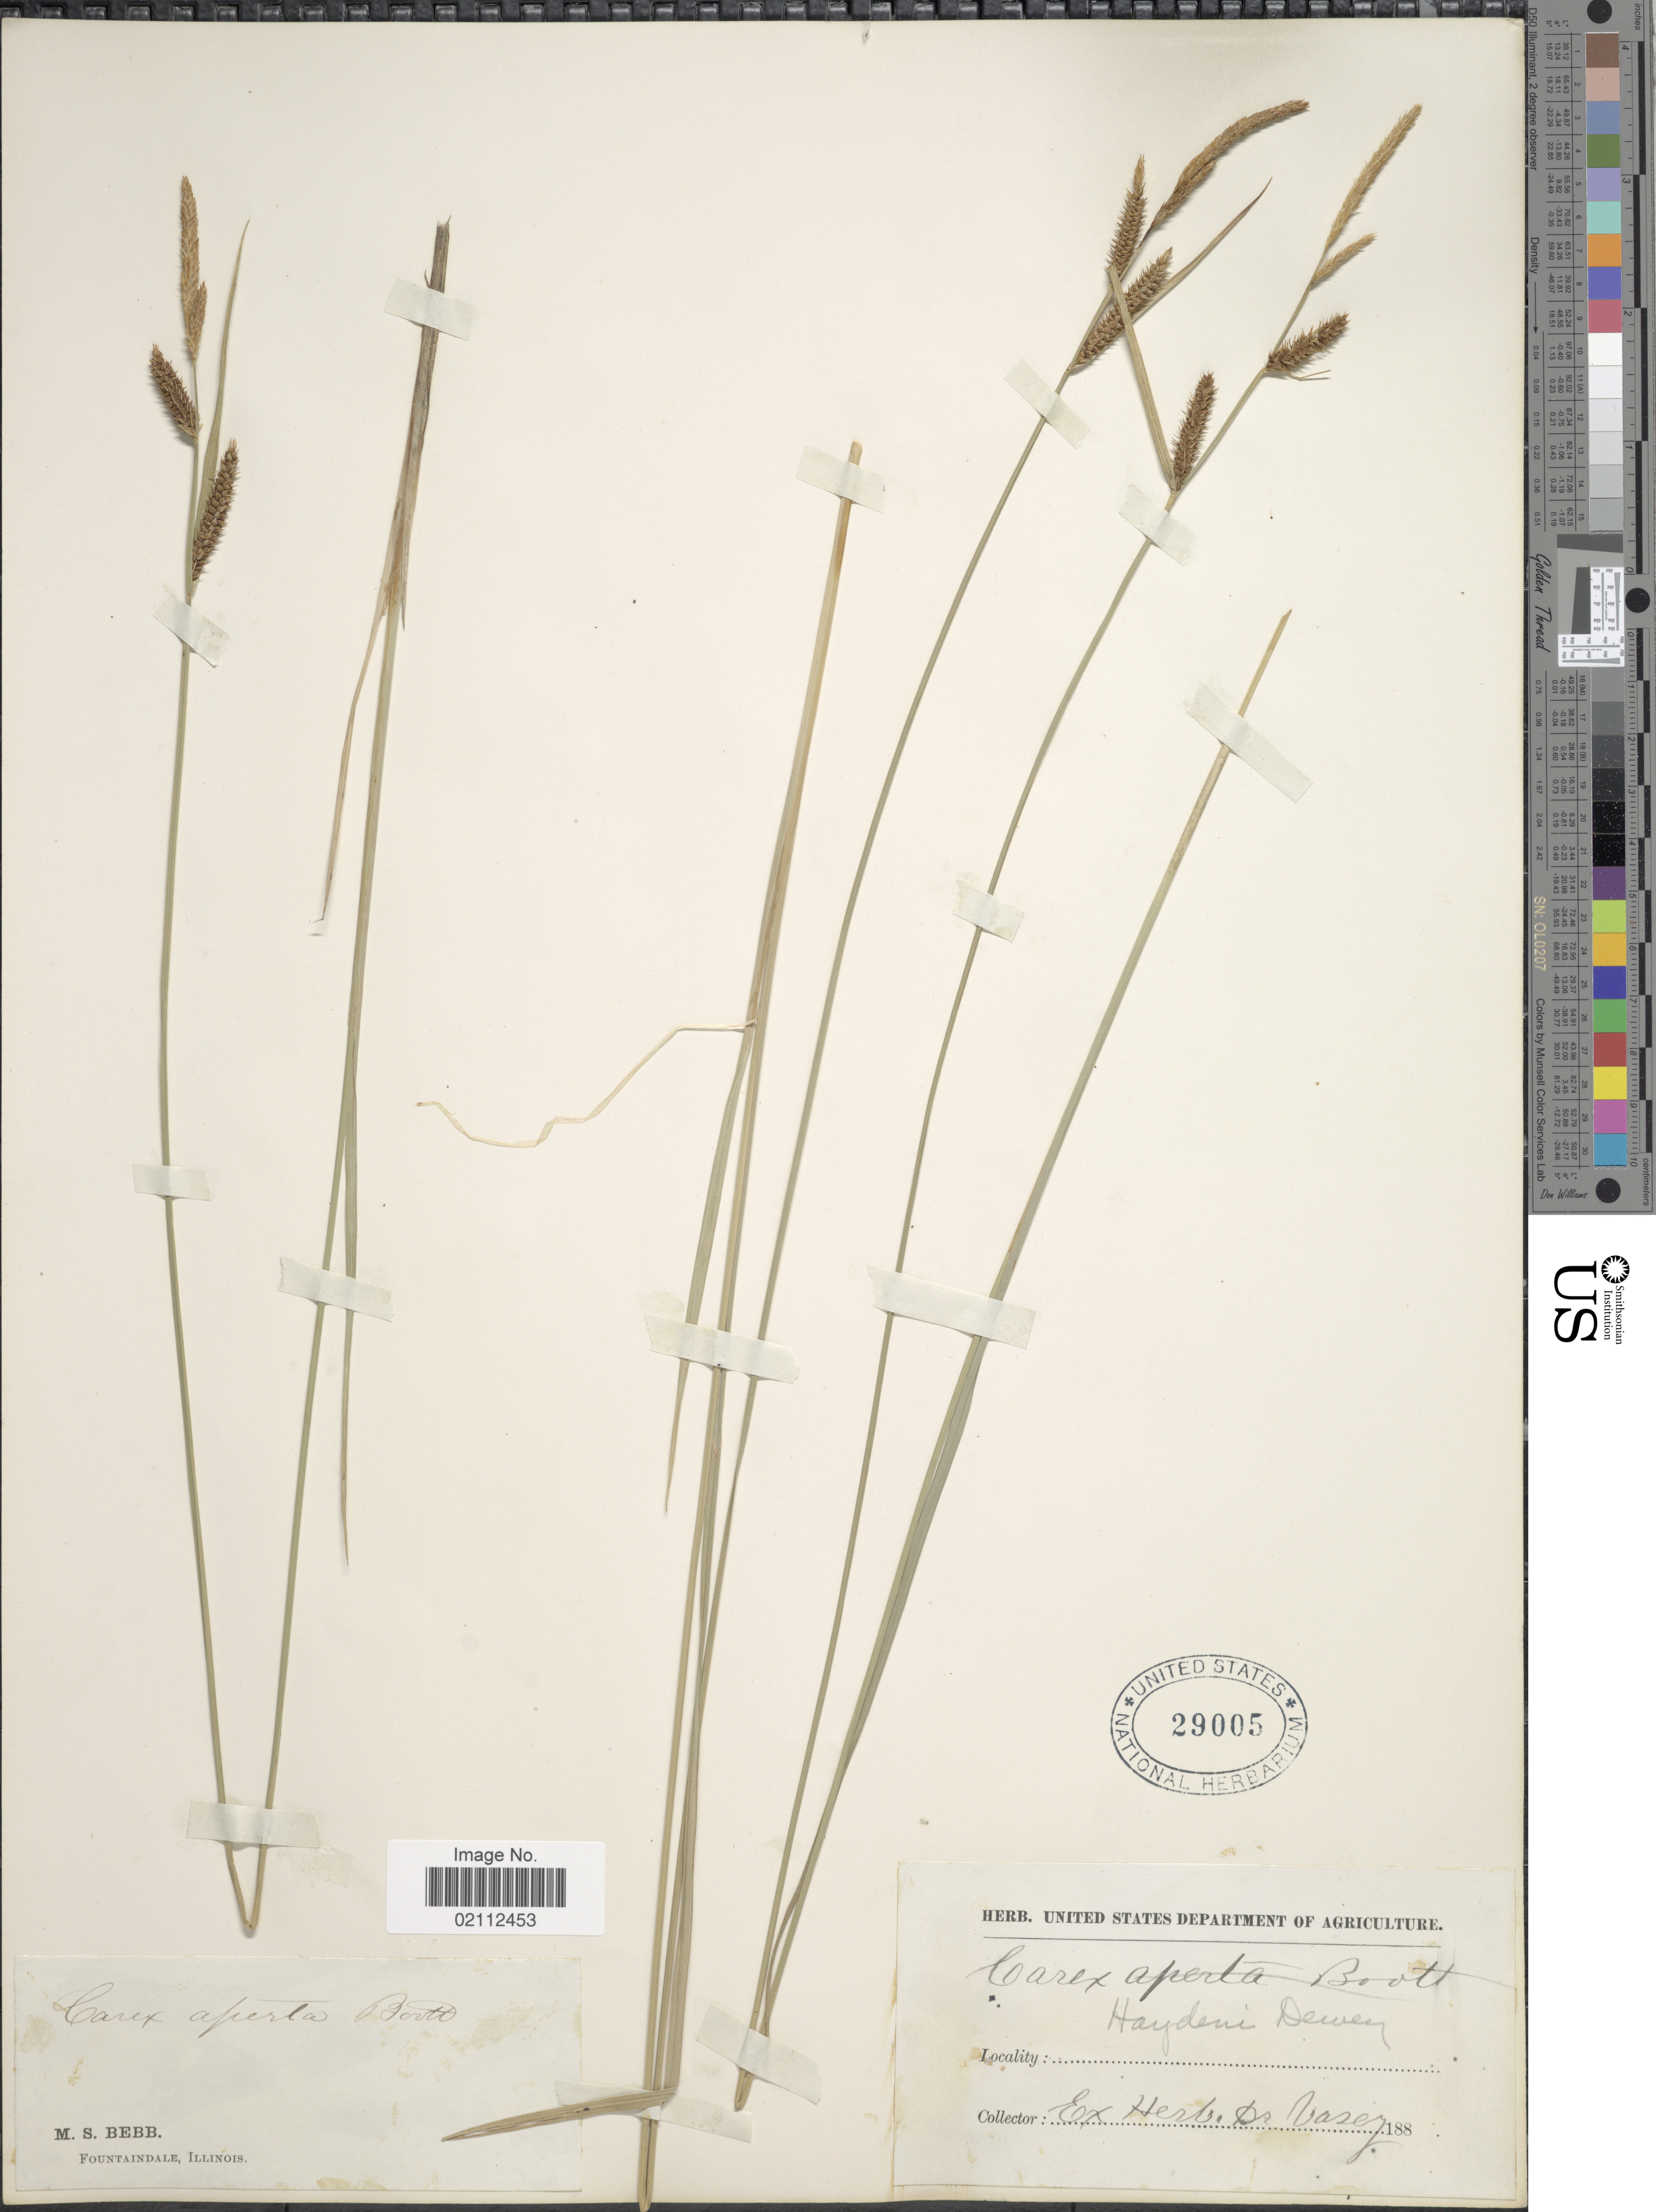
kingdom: Plantae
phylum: Tracheophyta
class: Liliopsida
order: Poales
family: Cyperaceae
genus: Carex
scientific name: Carex haydenii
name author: Dewey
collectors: M. Bebb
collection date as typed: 188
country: United States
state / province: Illinois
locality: Fountaindale [unsure placement]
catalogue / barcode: US 29005